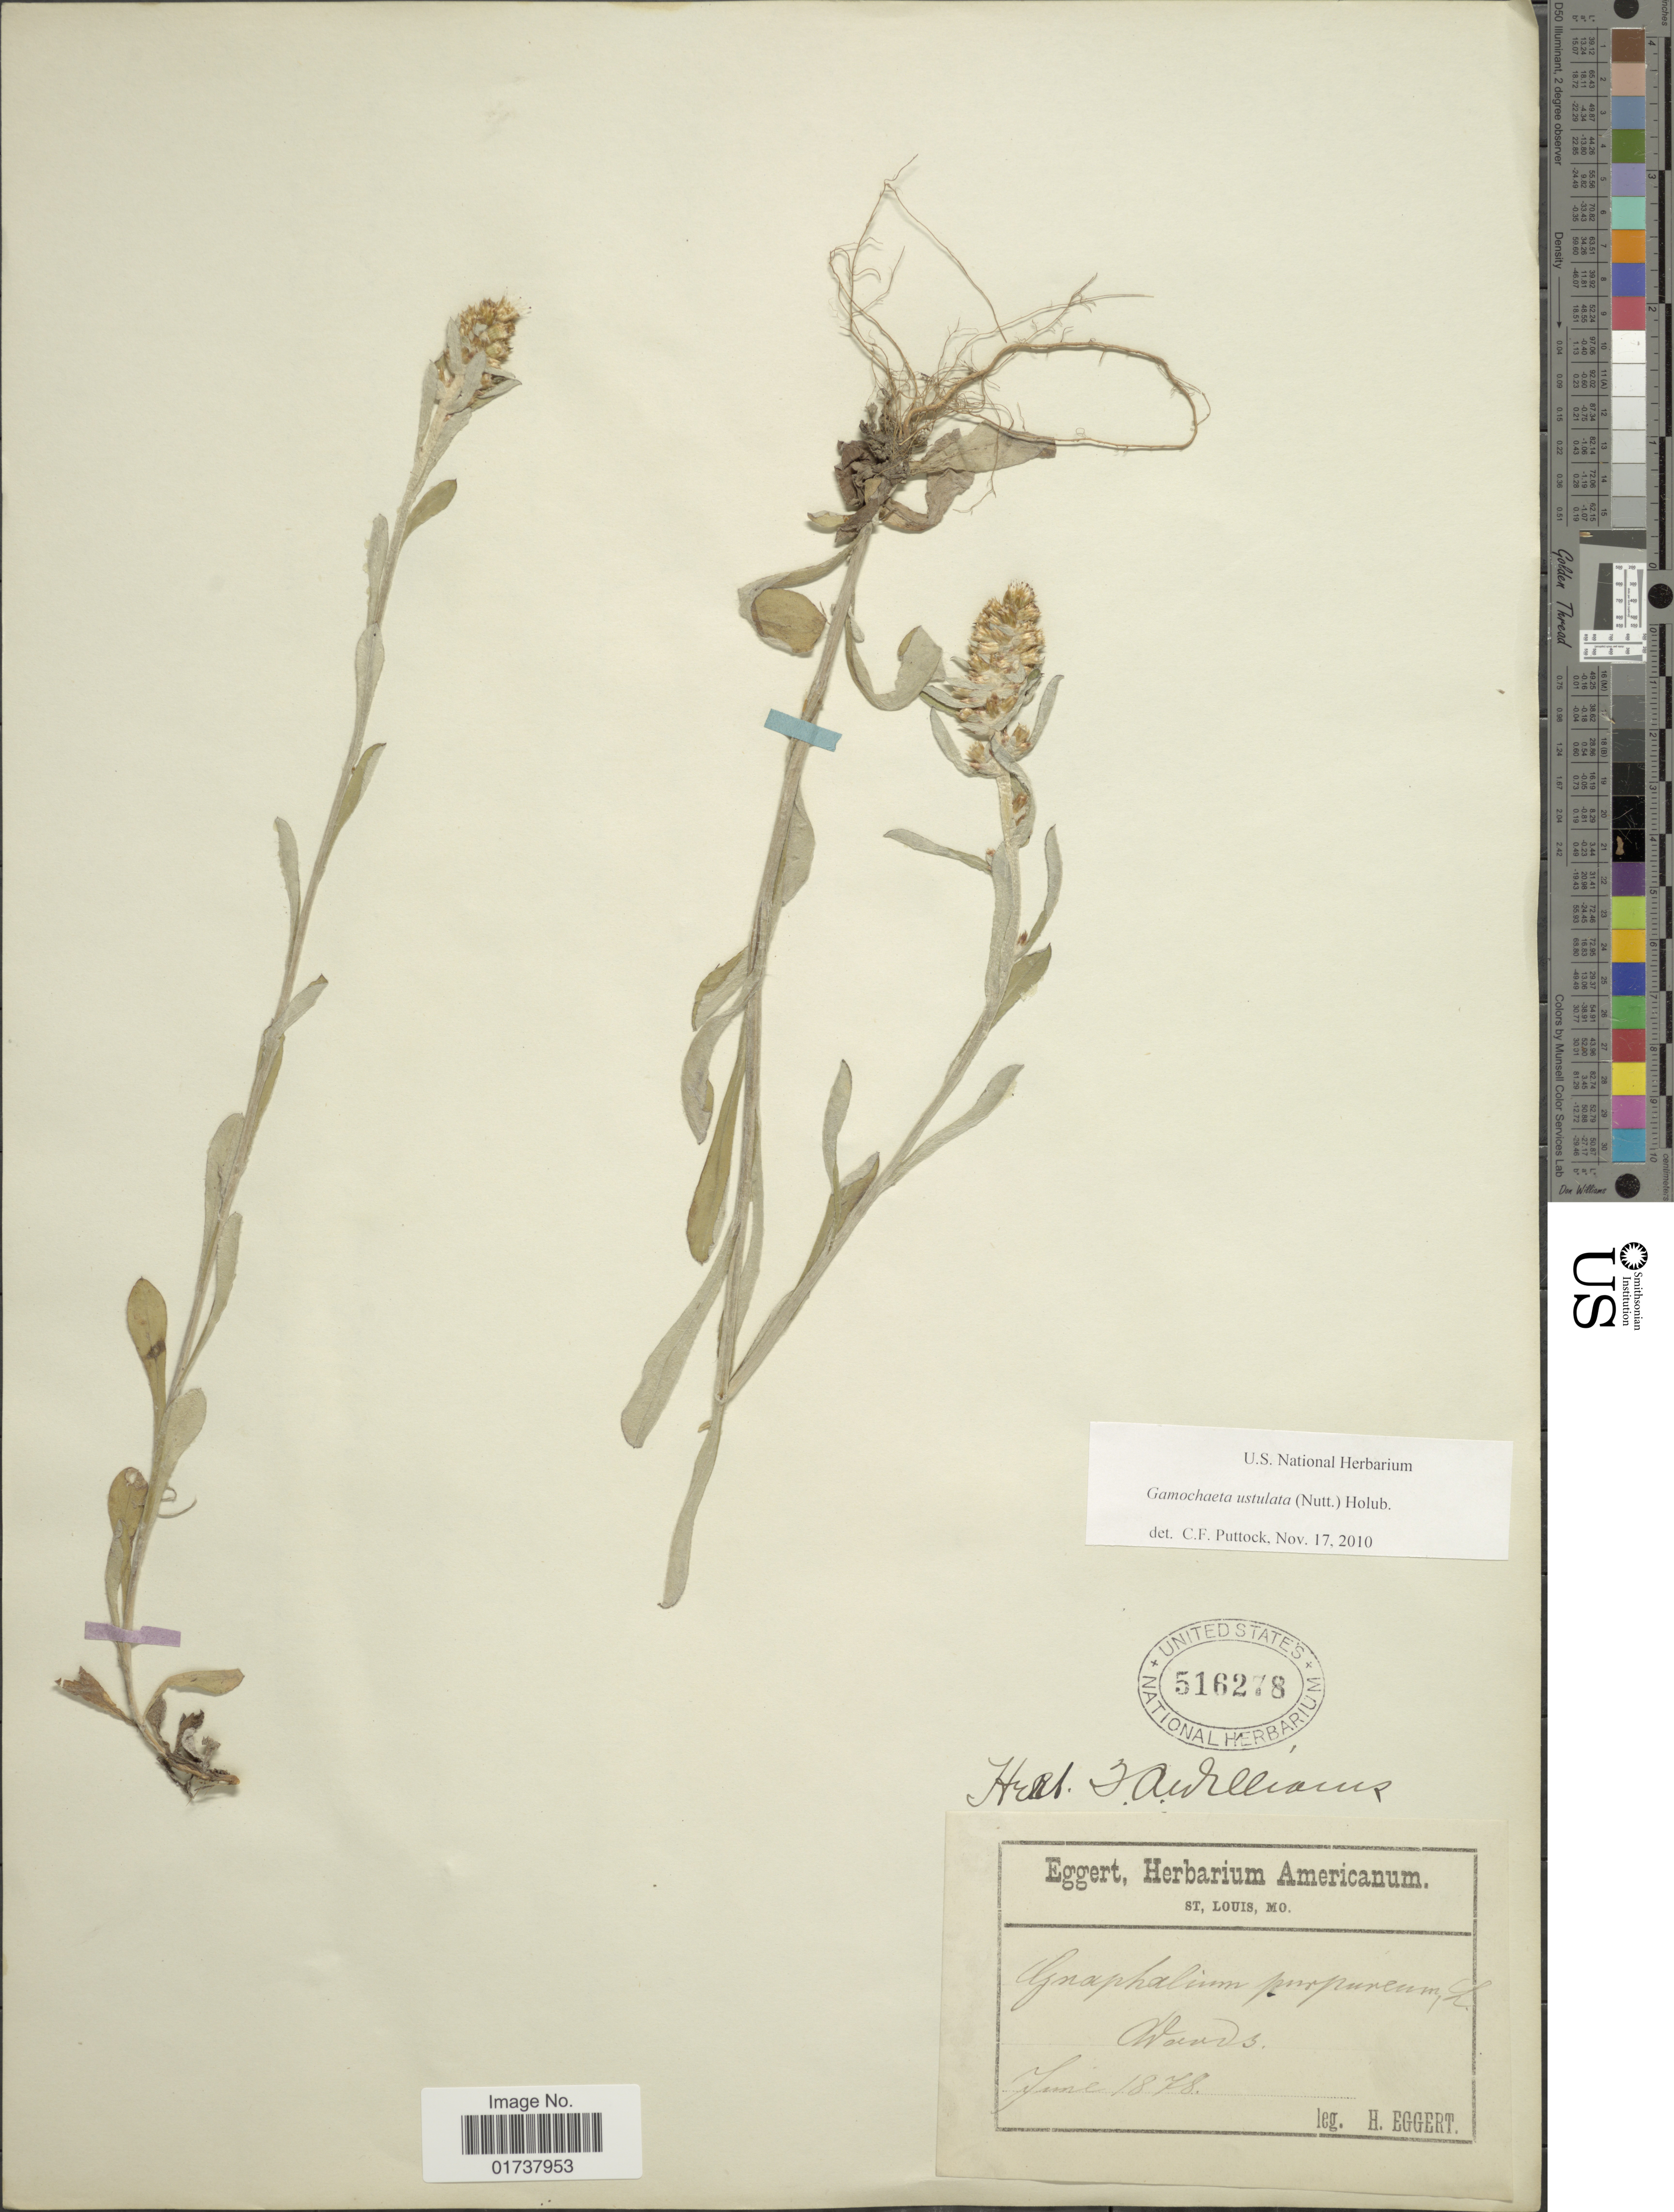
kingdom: Plantae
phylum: Tracheophyta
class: Magnoliopsida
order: Asterales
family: Asteraceae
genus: Gamochaeta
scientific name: Gamochaeta purpurea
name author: (L.) Cabrera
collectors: H. Eggert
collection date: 1878-06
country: United States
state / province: Missouri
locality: St. Louis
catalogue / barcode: US 516278